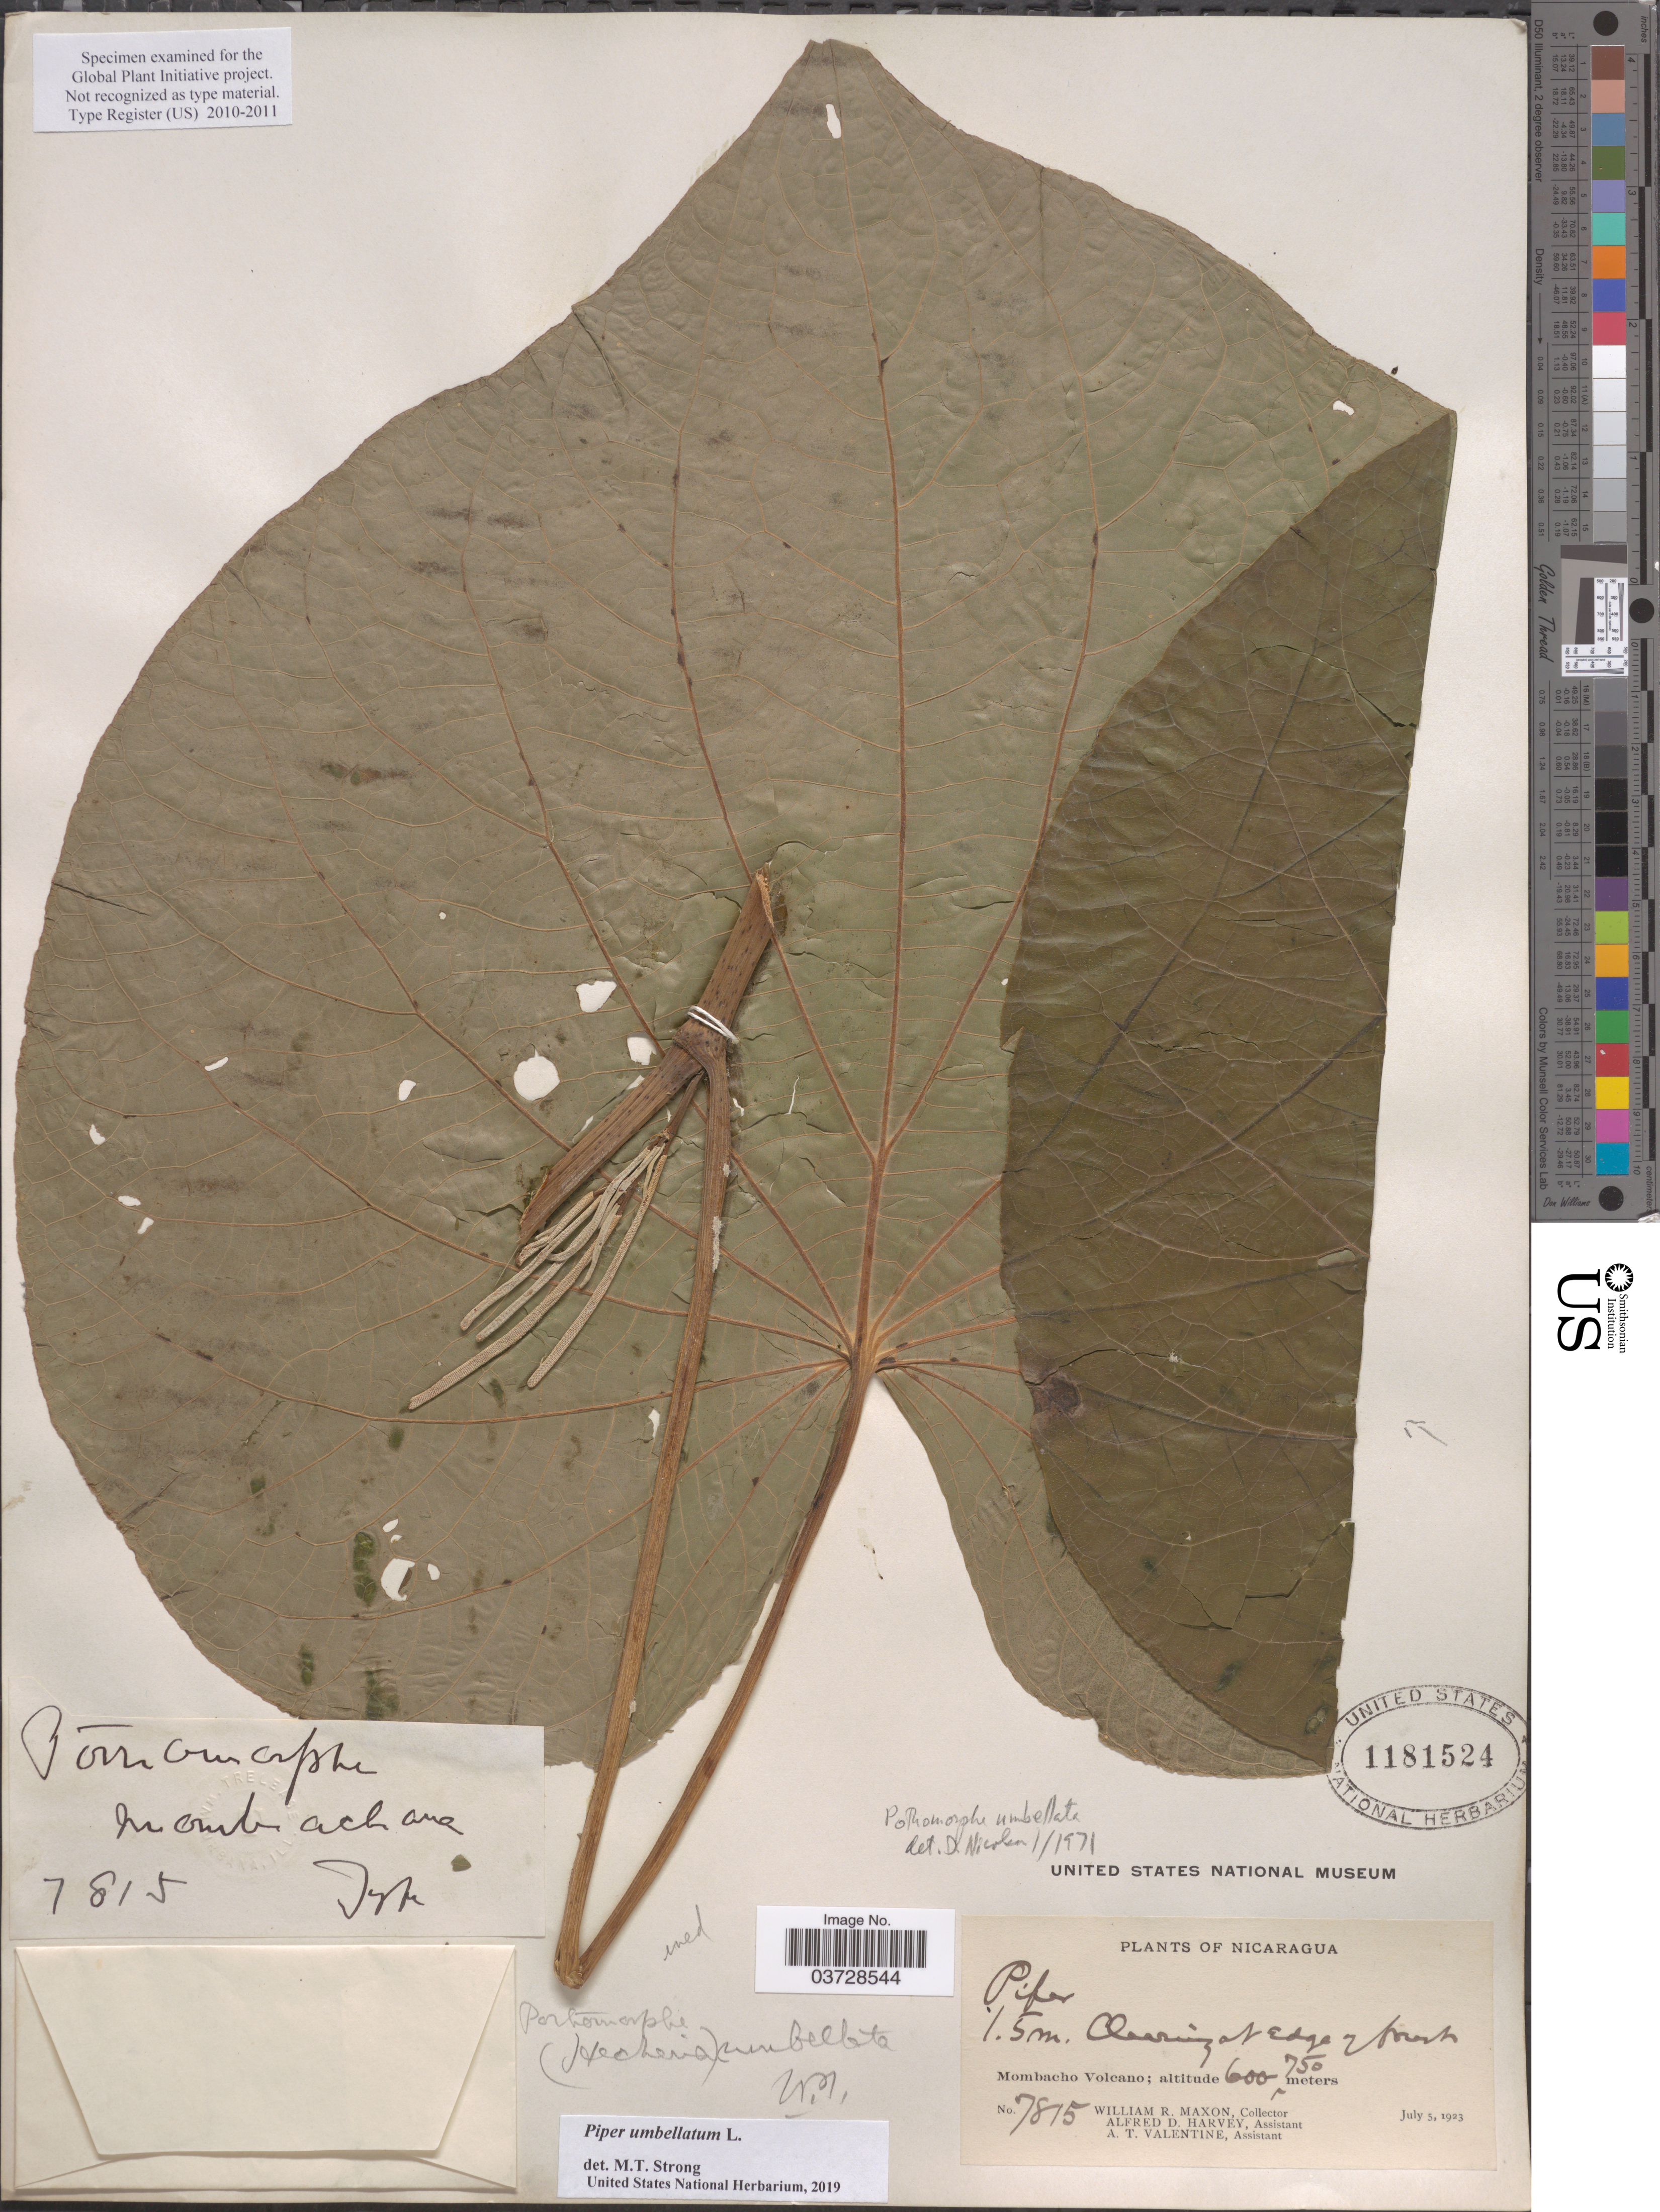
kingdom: Plantae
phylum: Tracheophyta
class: Magnoliopsida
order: Piperales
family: Piperaceae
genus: Piper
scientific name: Piper umbellatum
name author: L.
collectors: W. R. Maxon, A. D. Harvey & A. Valentine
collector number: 7815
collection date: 1923-07-05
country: Nicaragua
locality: [illegible text]. Mombacho Volcano.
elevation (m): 600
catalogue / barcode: US 1181524